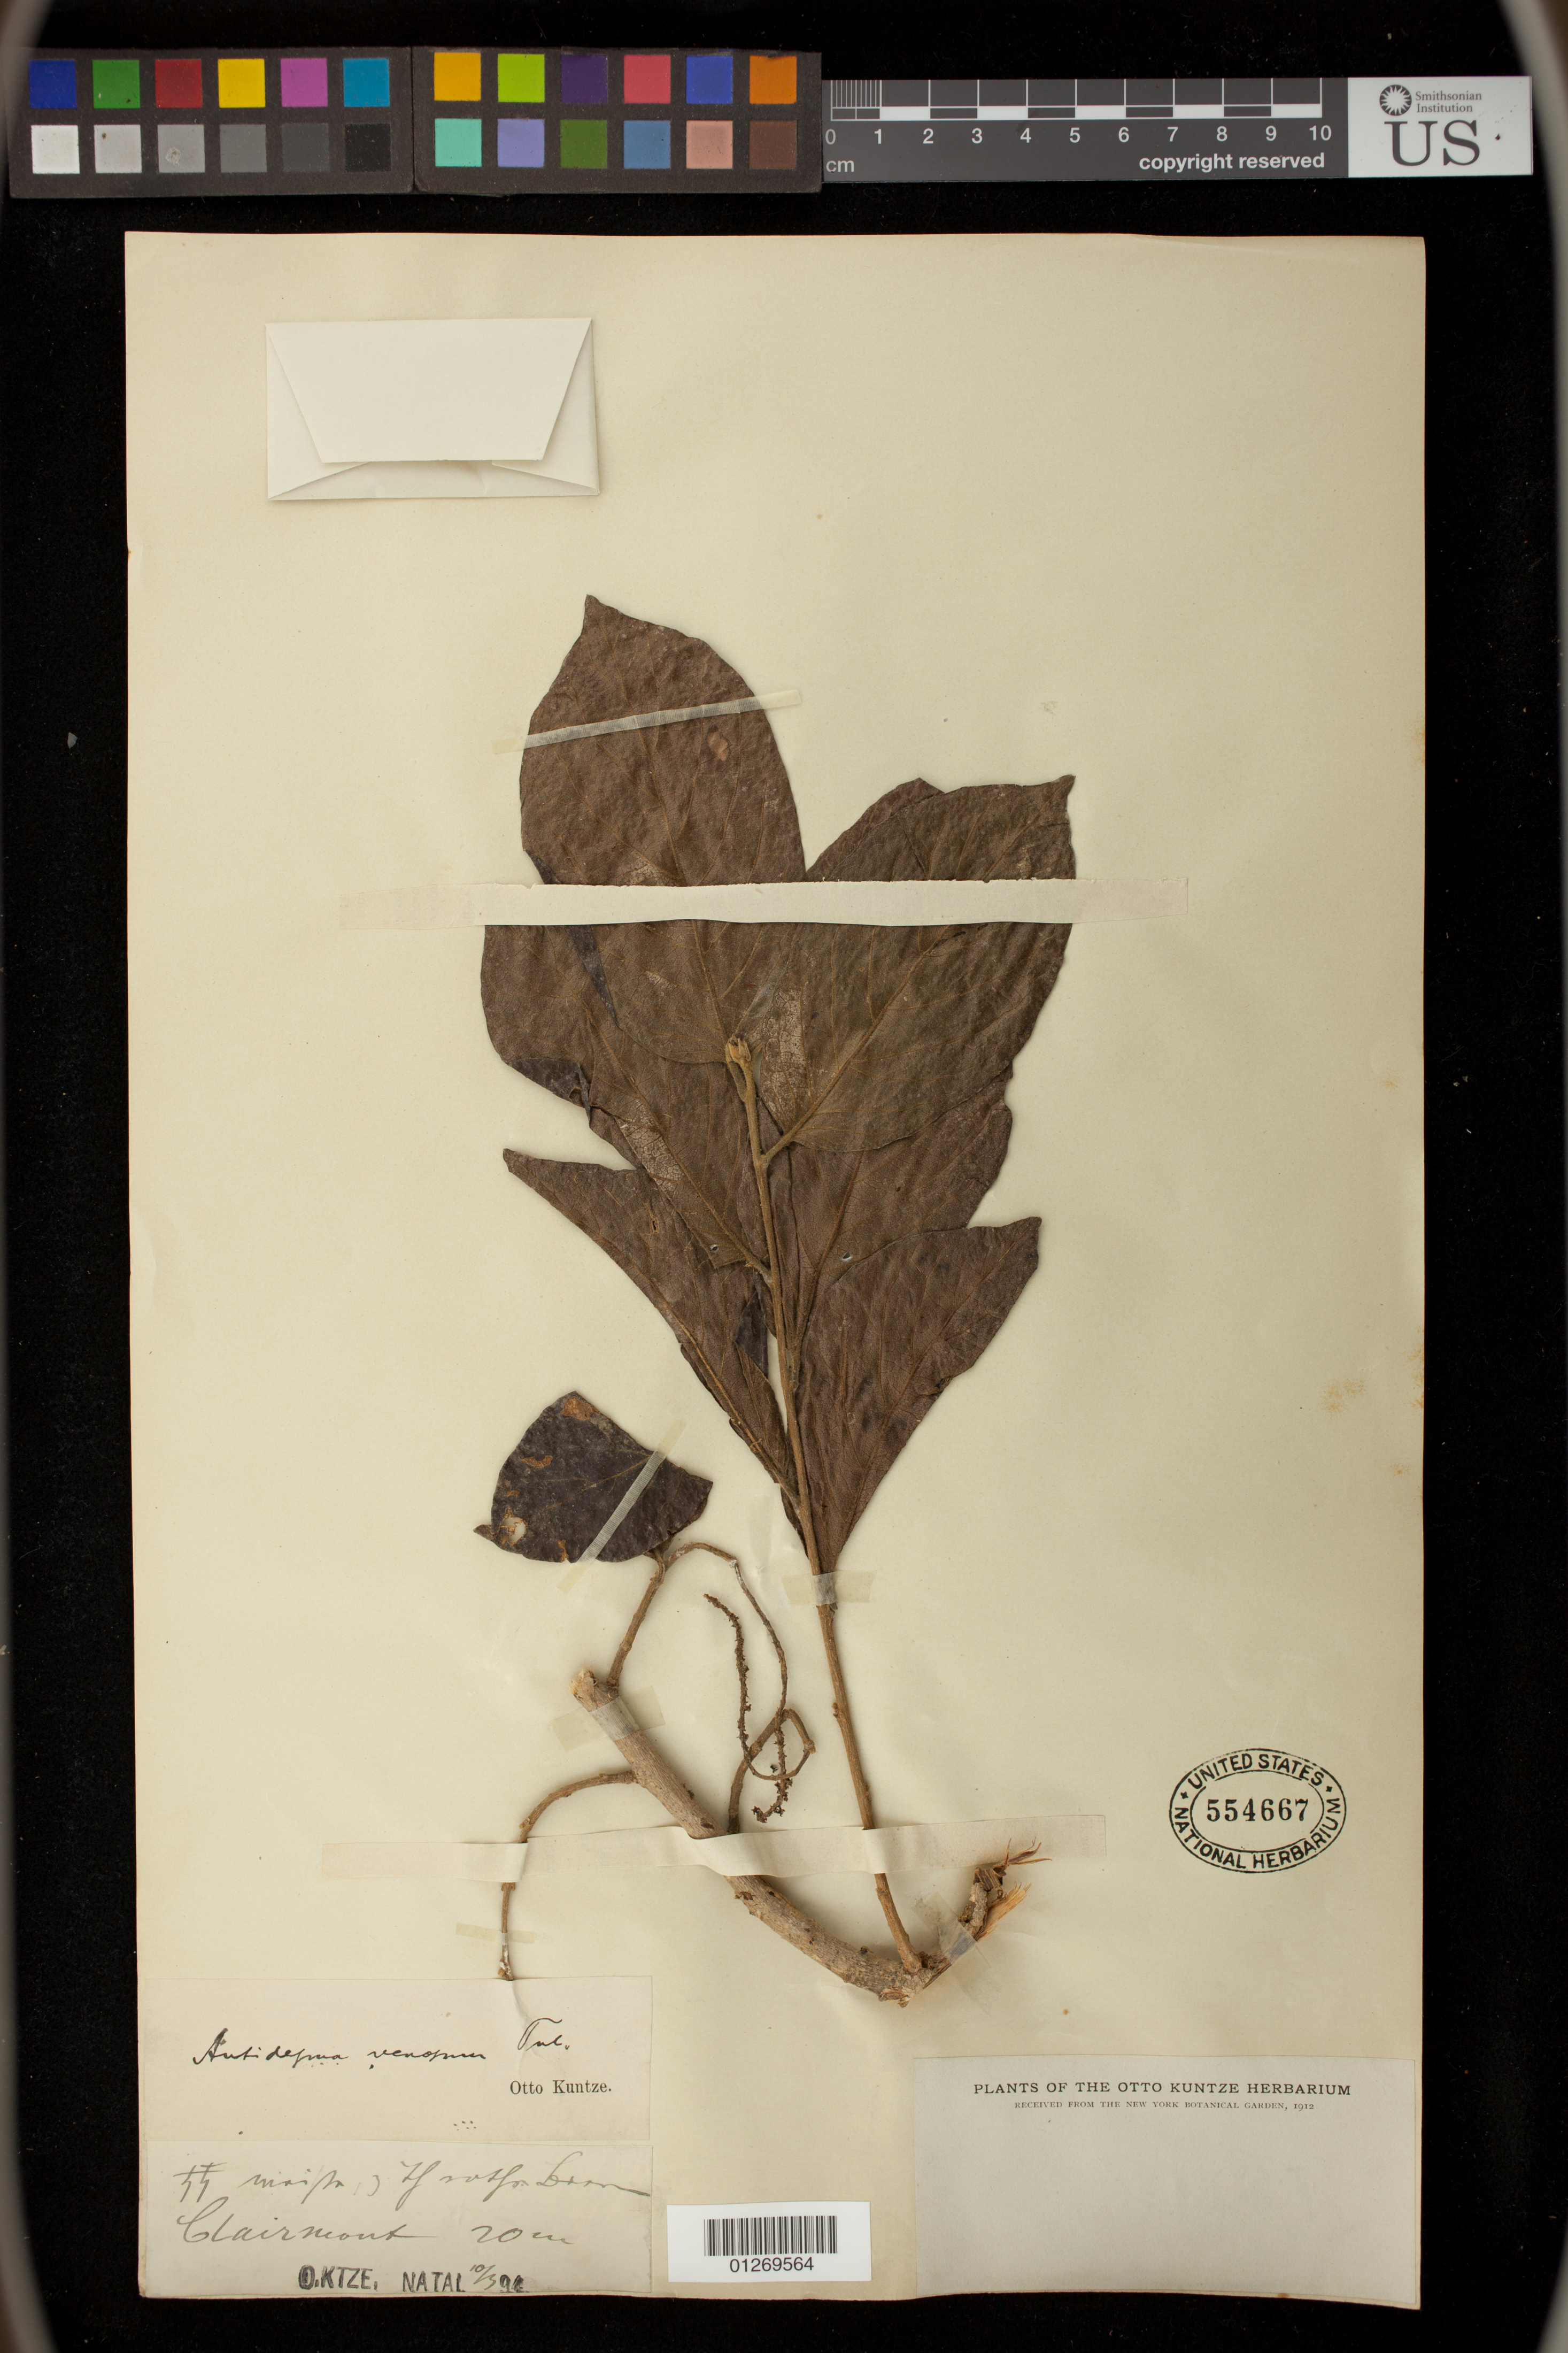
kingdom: Plantae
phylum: Tracheophyta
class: Magnoliopsida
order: Malpighiales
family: Phyllanthaceae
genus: Antidesma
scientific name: Antidesma venosum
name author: E. Mey. ex Tul.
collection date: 1894-10-03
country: South Africa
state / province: KwaZulu-Natal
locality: Clairmont, O.ktze.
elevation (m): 20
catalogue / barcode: US 554667